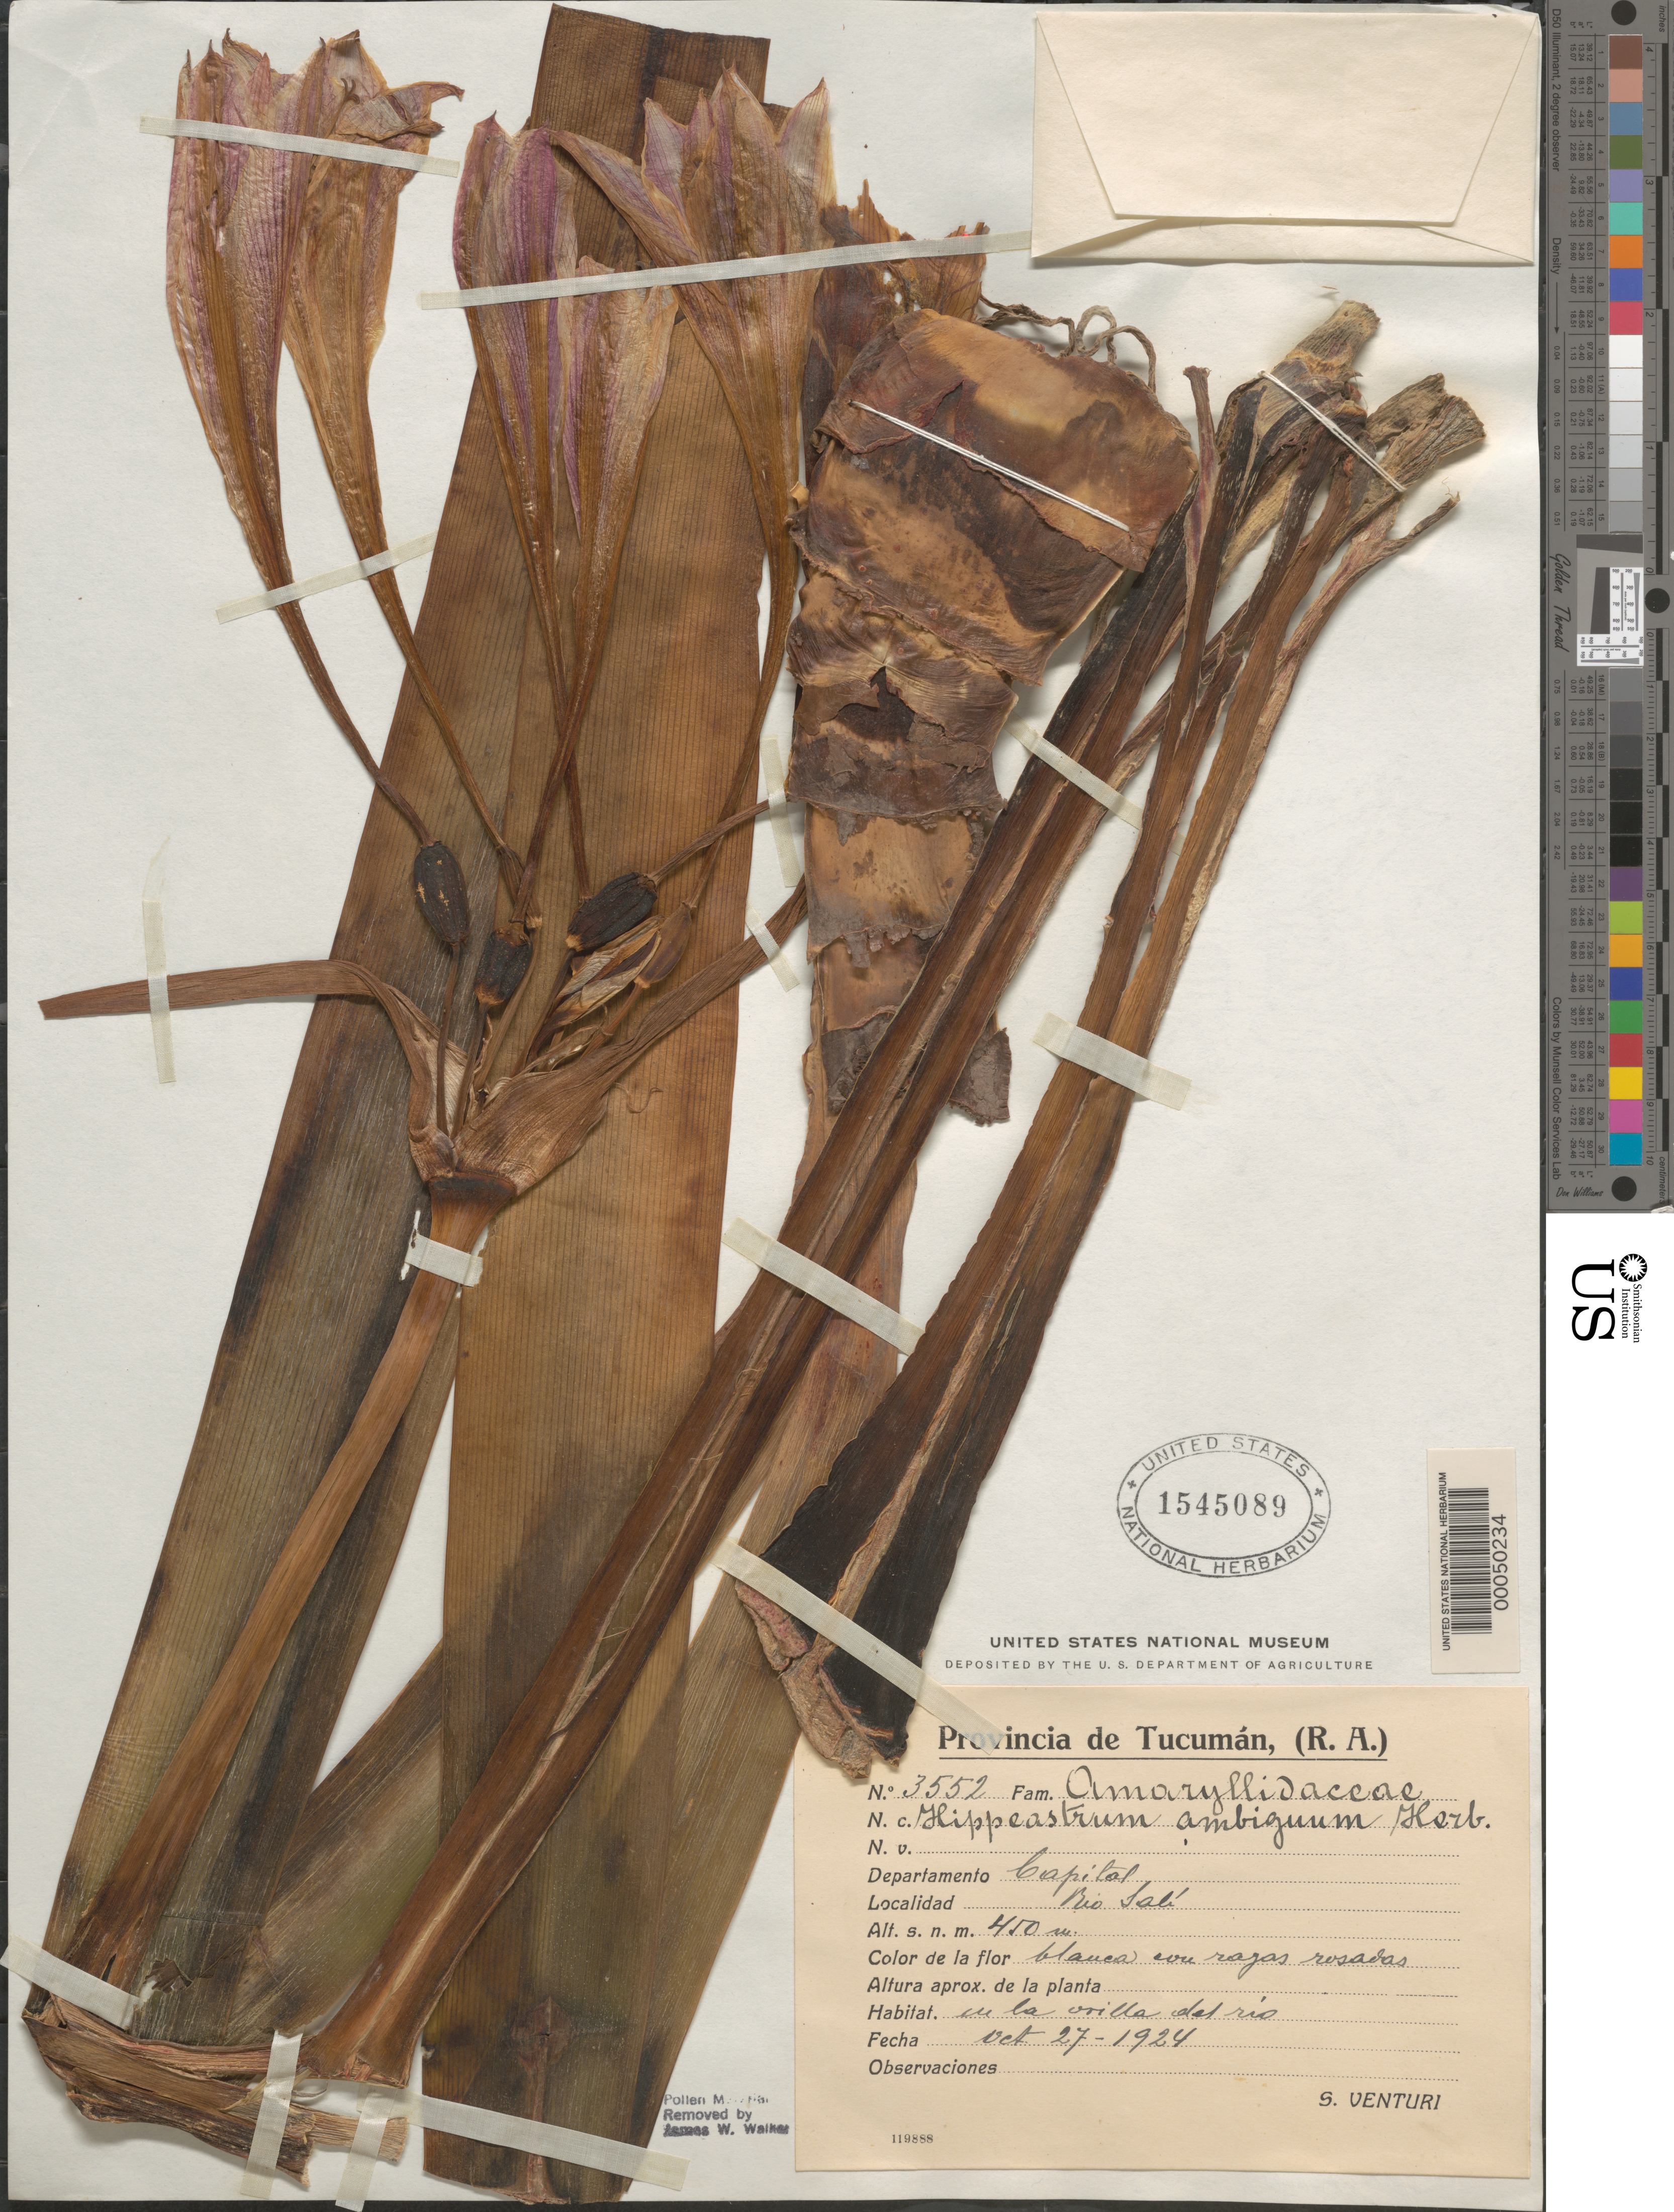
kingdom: Plantae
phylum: Tracheophyta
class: Liliopsida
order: Asparagales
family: Amaryllidaceae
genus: Hippeastrum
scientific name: Hippeastrum ambiguum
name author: Hook.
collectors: S. Venturi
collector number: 3552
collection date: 1924-10-27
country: Argentina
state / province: Tucuman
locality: Departamento Capital. Rio Salí.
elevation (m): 450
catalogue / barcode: US 1545089